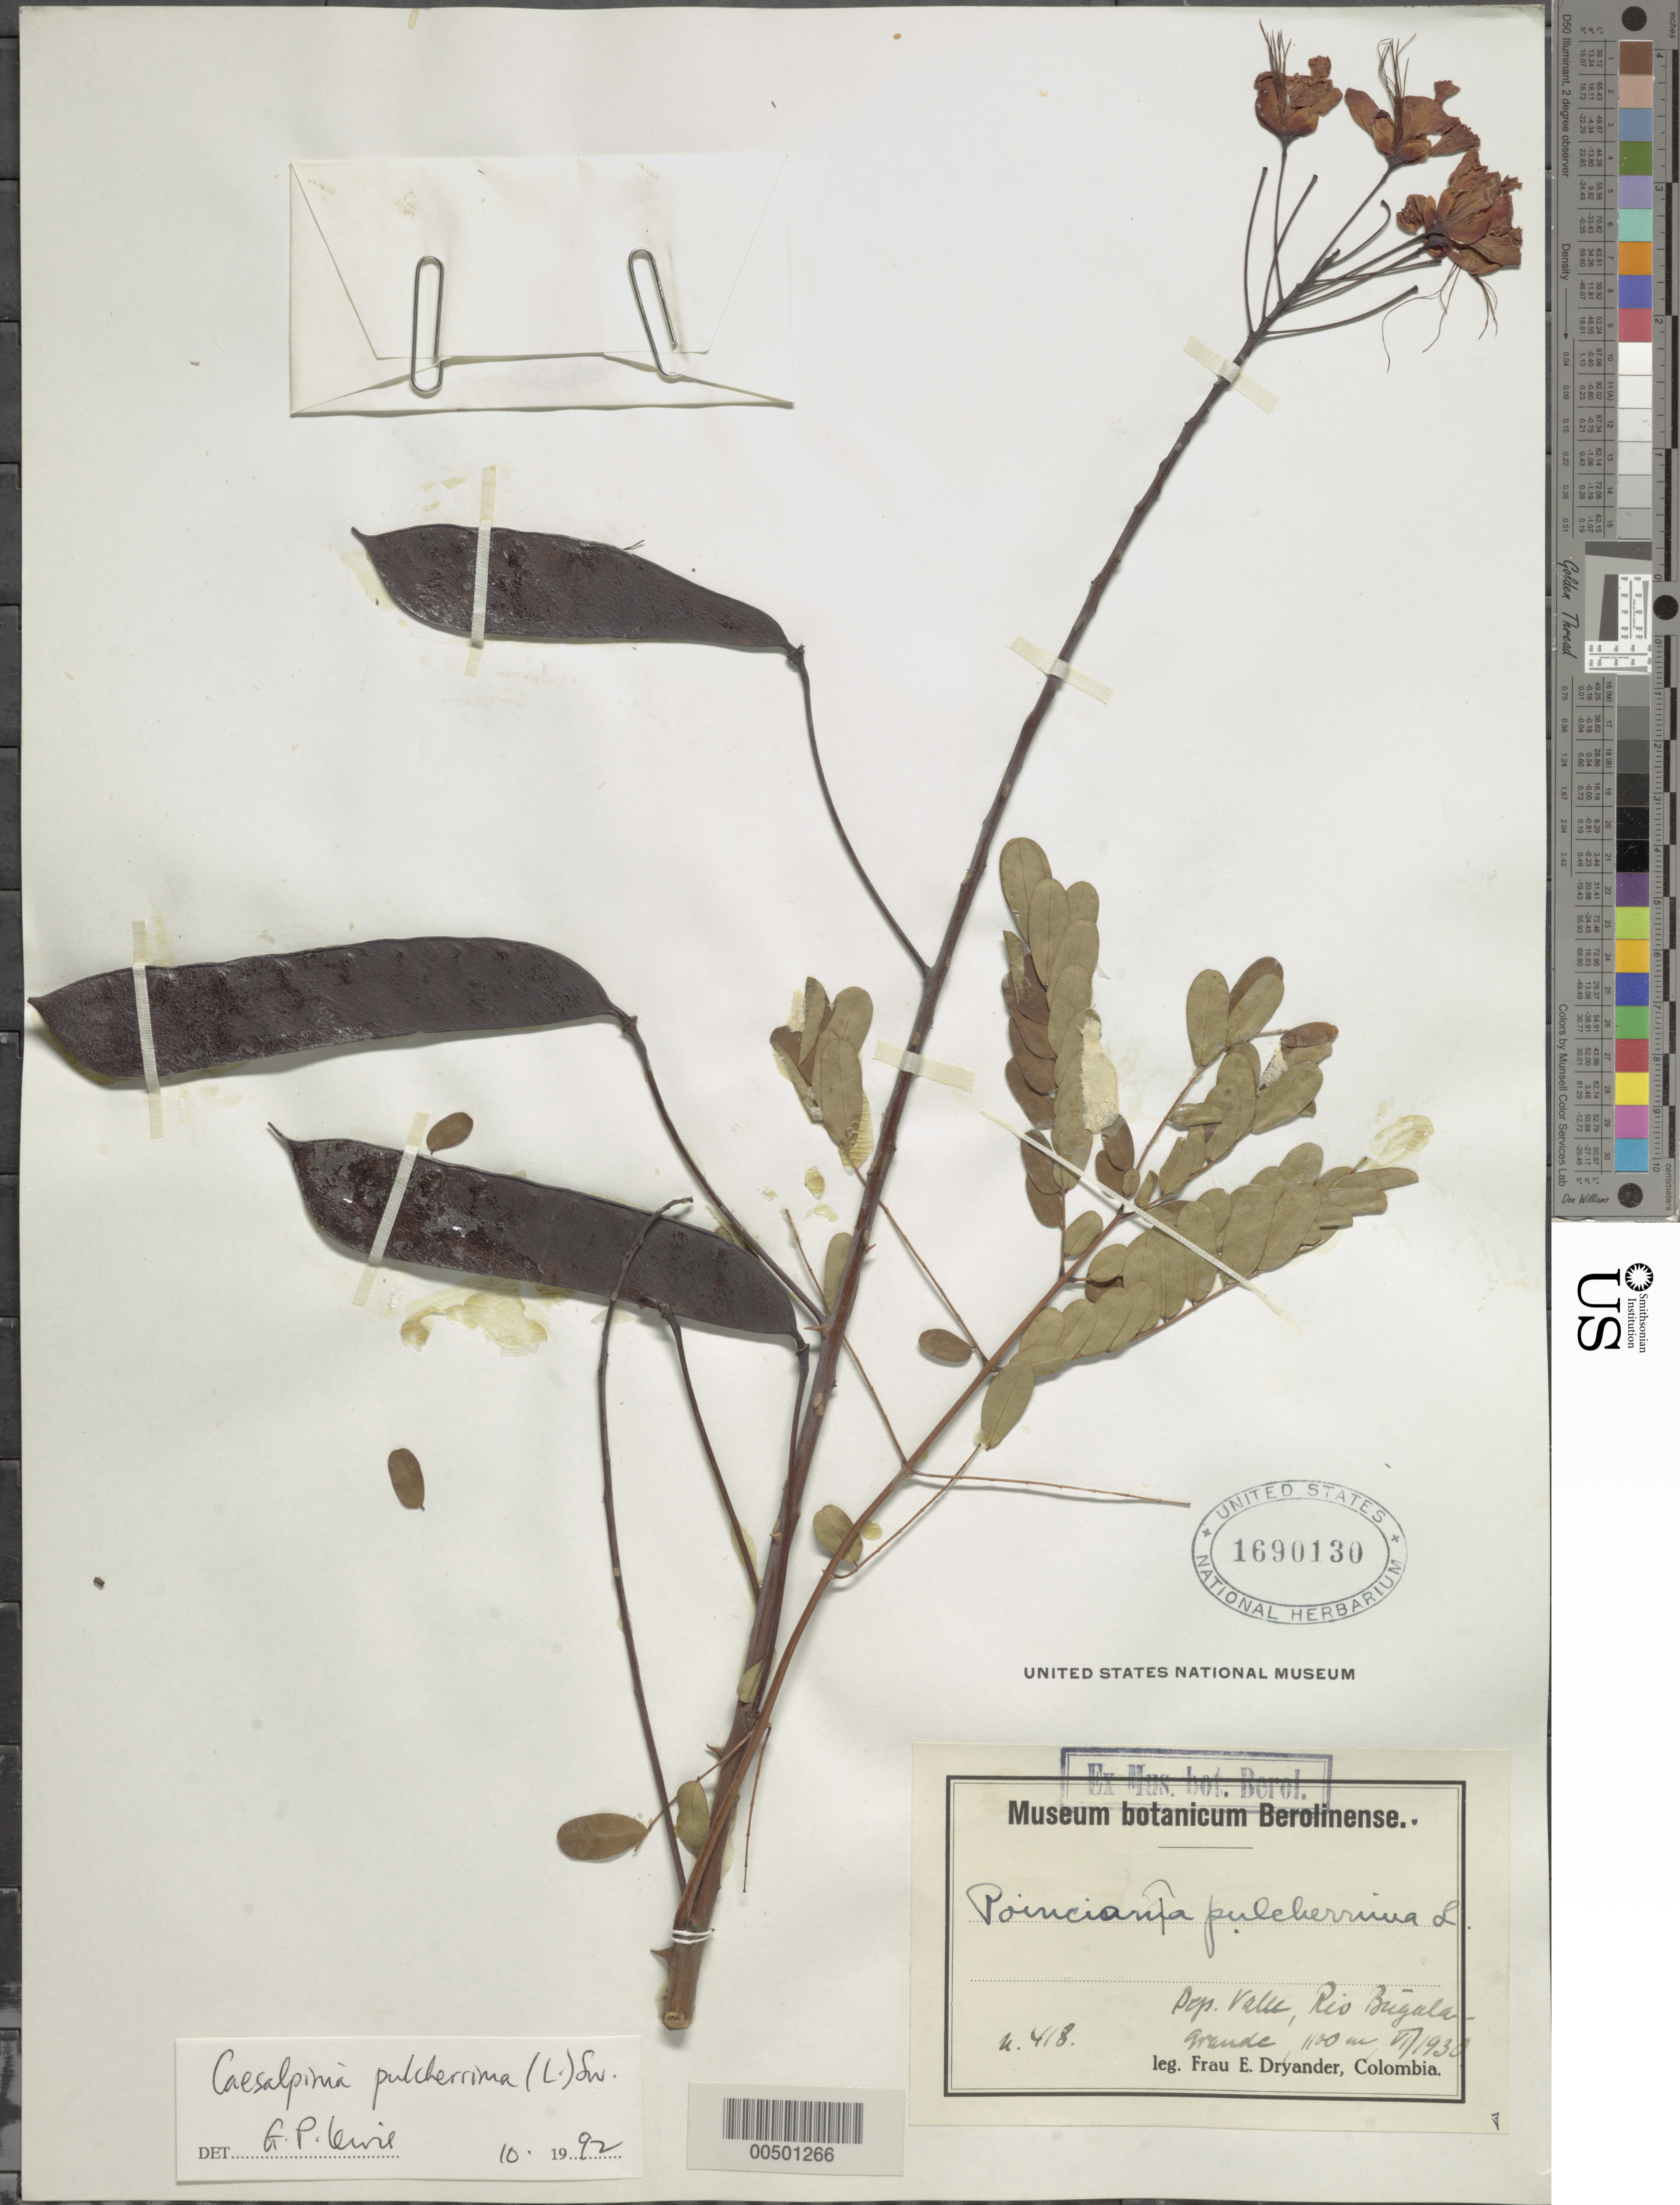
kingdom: Plantae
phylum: Tracheophyta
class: Magnoliopsida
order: Fabales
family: Fabaceae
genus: Caesalpinia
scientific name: Caesalpinia pulcherrima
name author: (L.) Sw.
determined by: Lewis, Gwilym P.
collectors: E. I. Dryander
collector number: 418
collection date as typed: Jun 1930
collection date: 1930-06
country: Colombia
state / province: Valle del Cauca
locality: Rio bugala Grande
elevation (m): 1100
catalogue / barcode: US 1690130